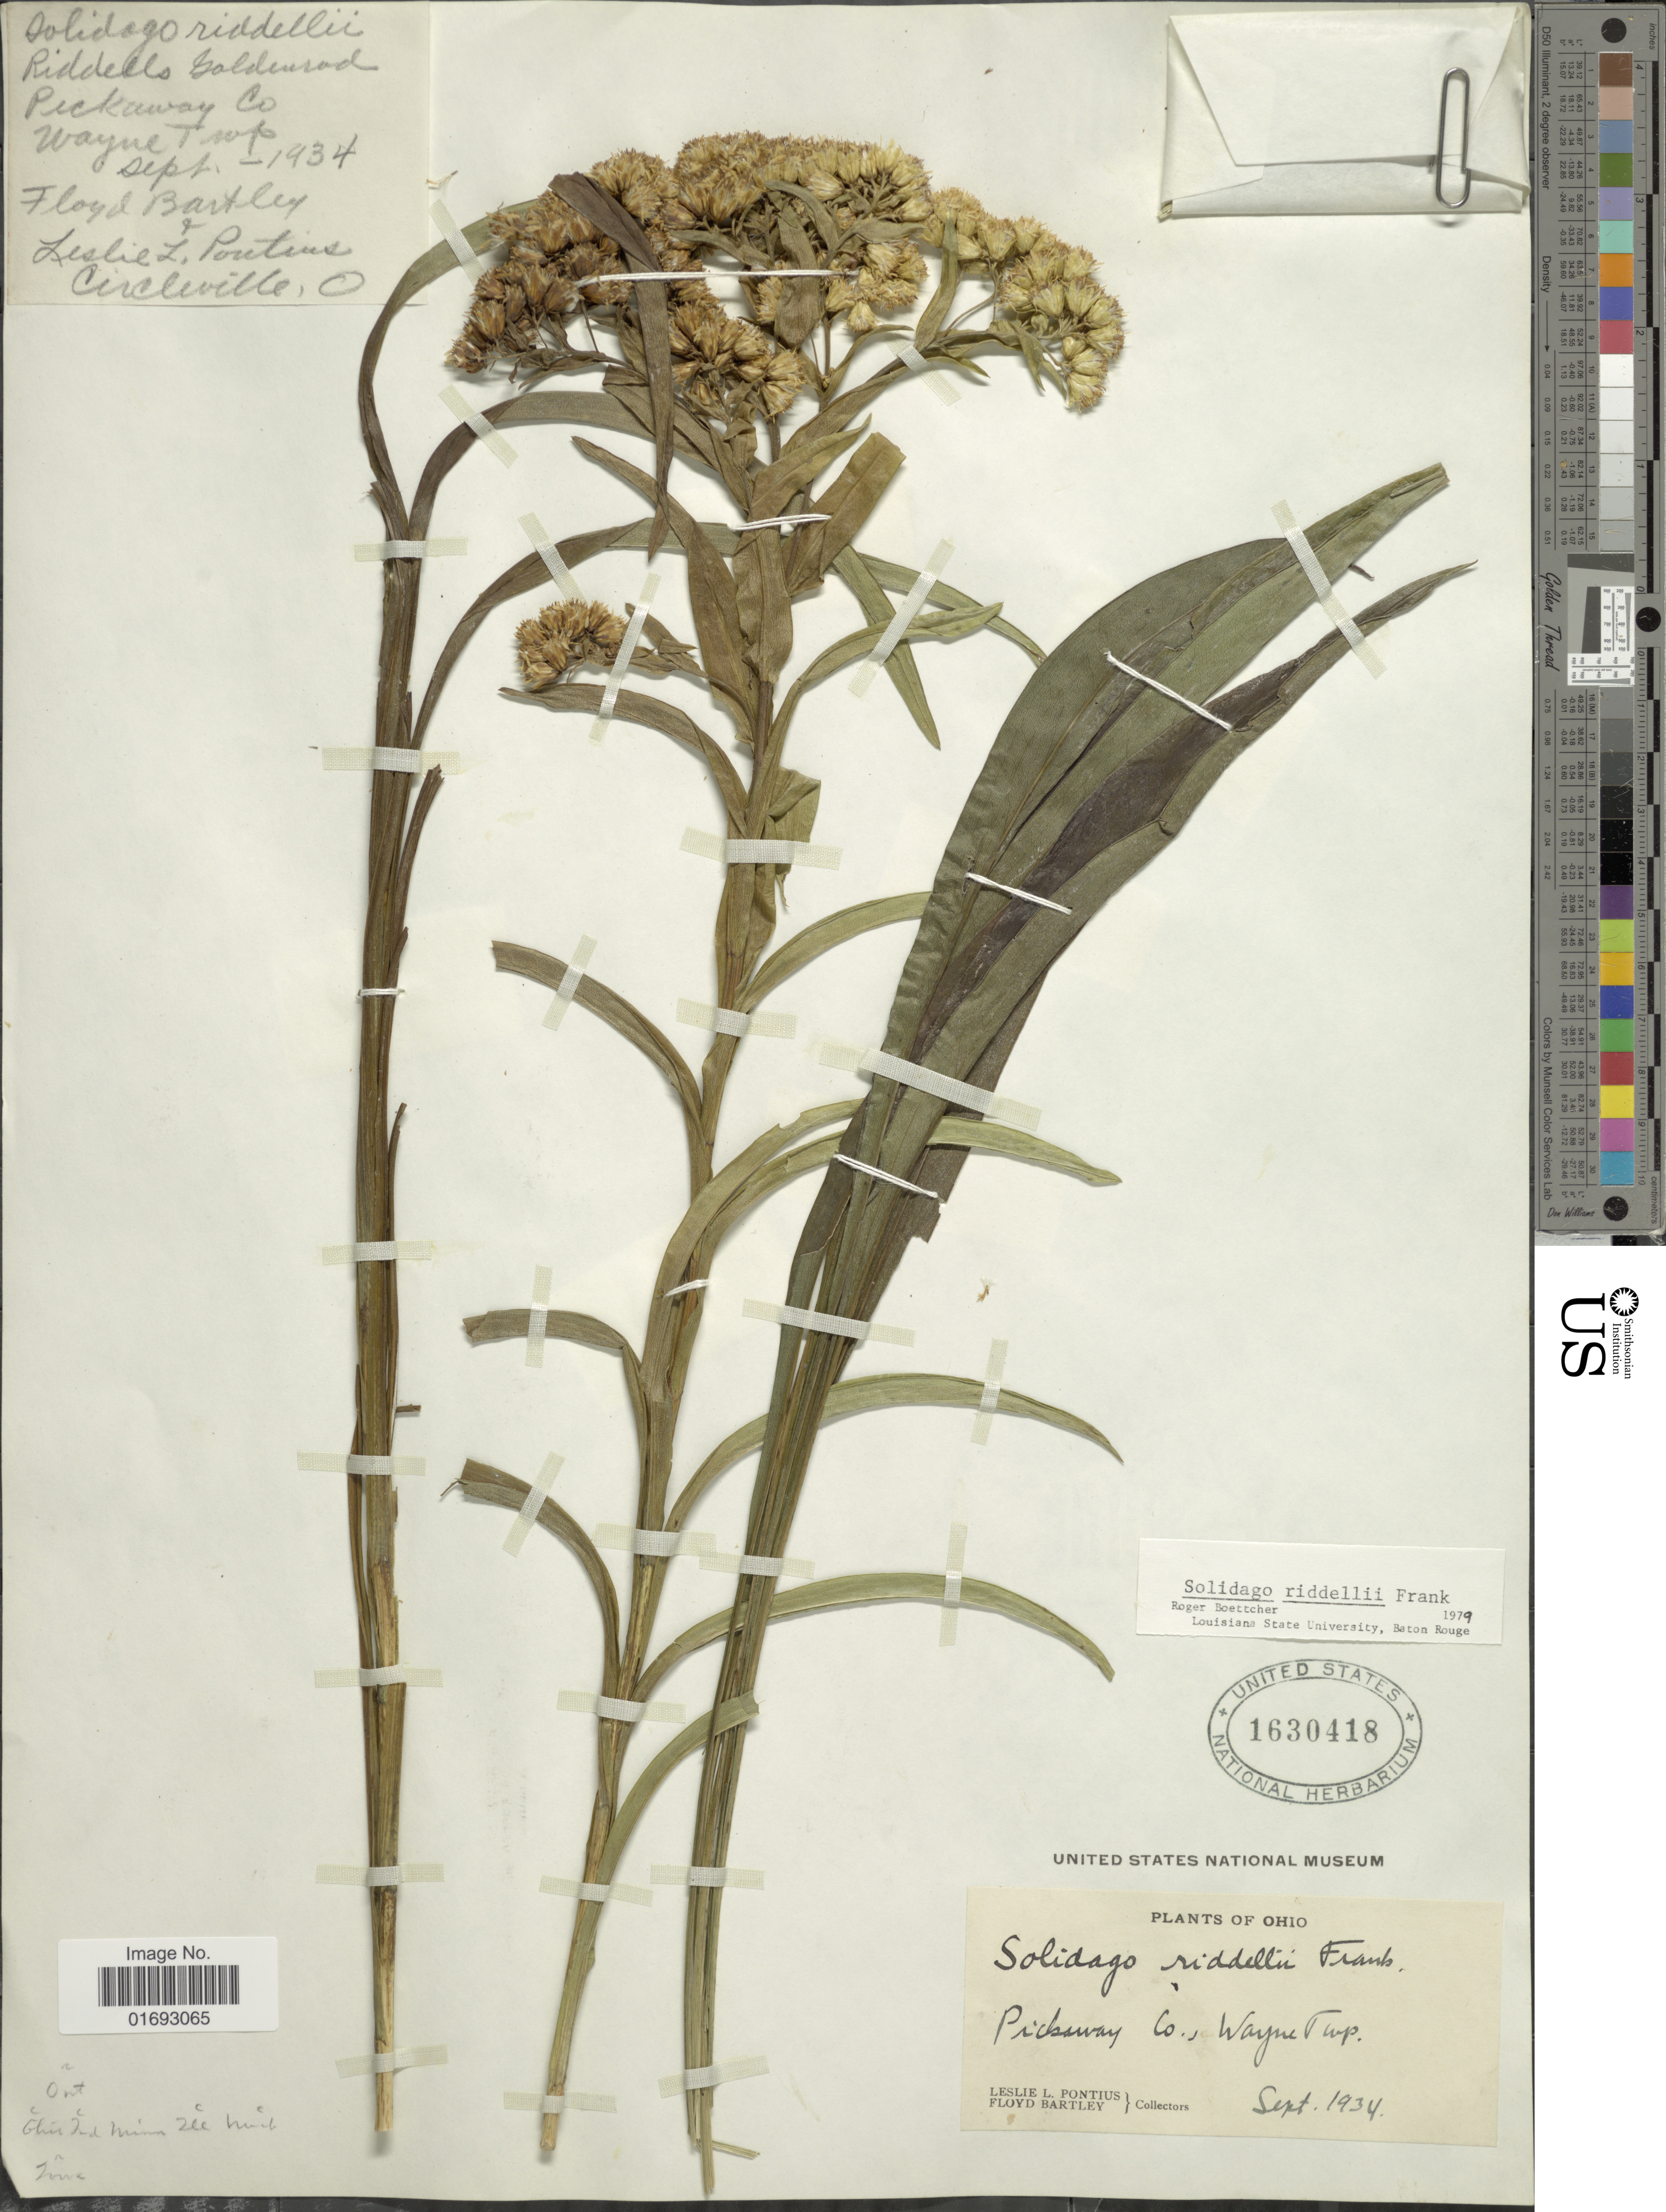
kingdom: Plantae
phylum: Tracheophyta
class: Magnoliopsida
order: Asterales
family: Asteraceae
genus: Oligoneuron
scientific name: Oligoneuron riddellii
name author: (Frank) Rydb.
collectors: L. Pontius & F. Bartley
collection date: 1934-09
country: United States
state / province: Ohio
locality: Picksway Co., Wayne Twp.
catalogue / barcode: US 1630418